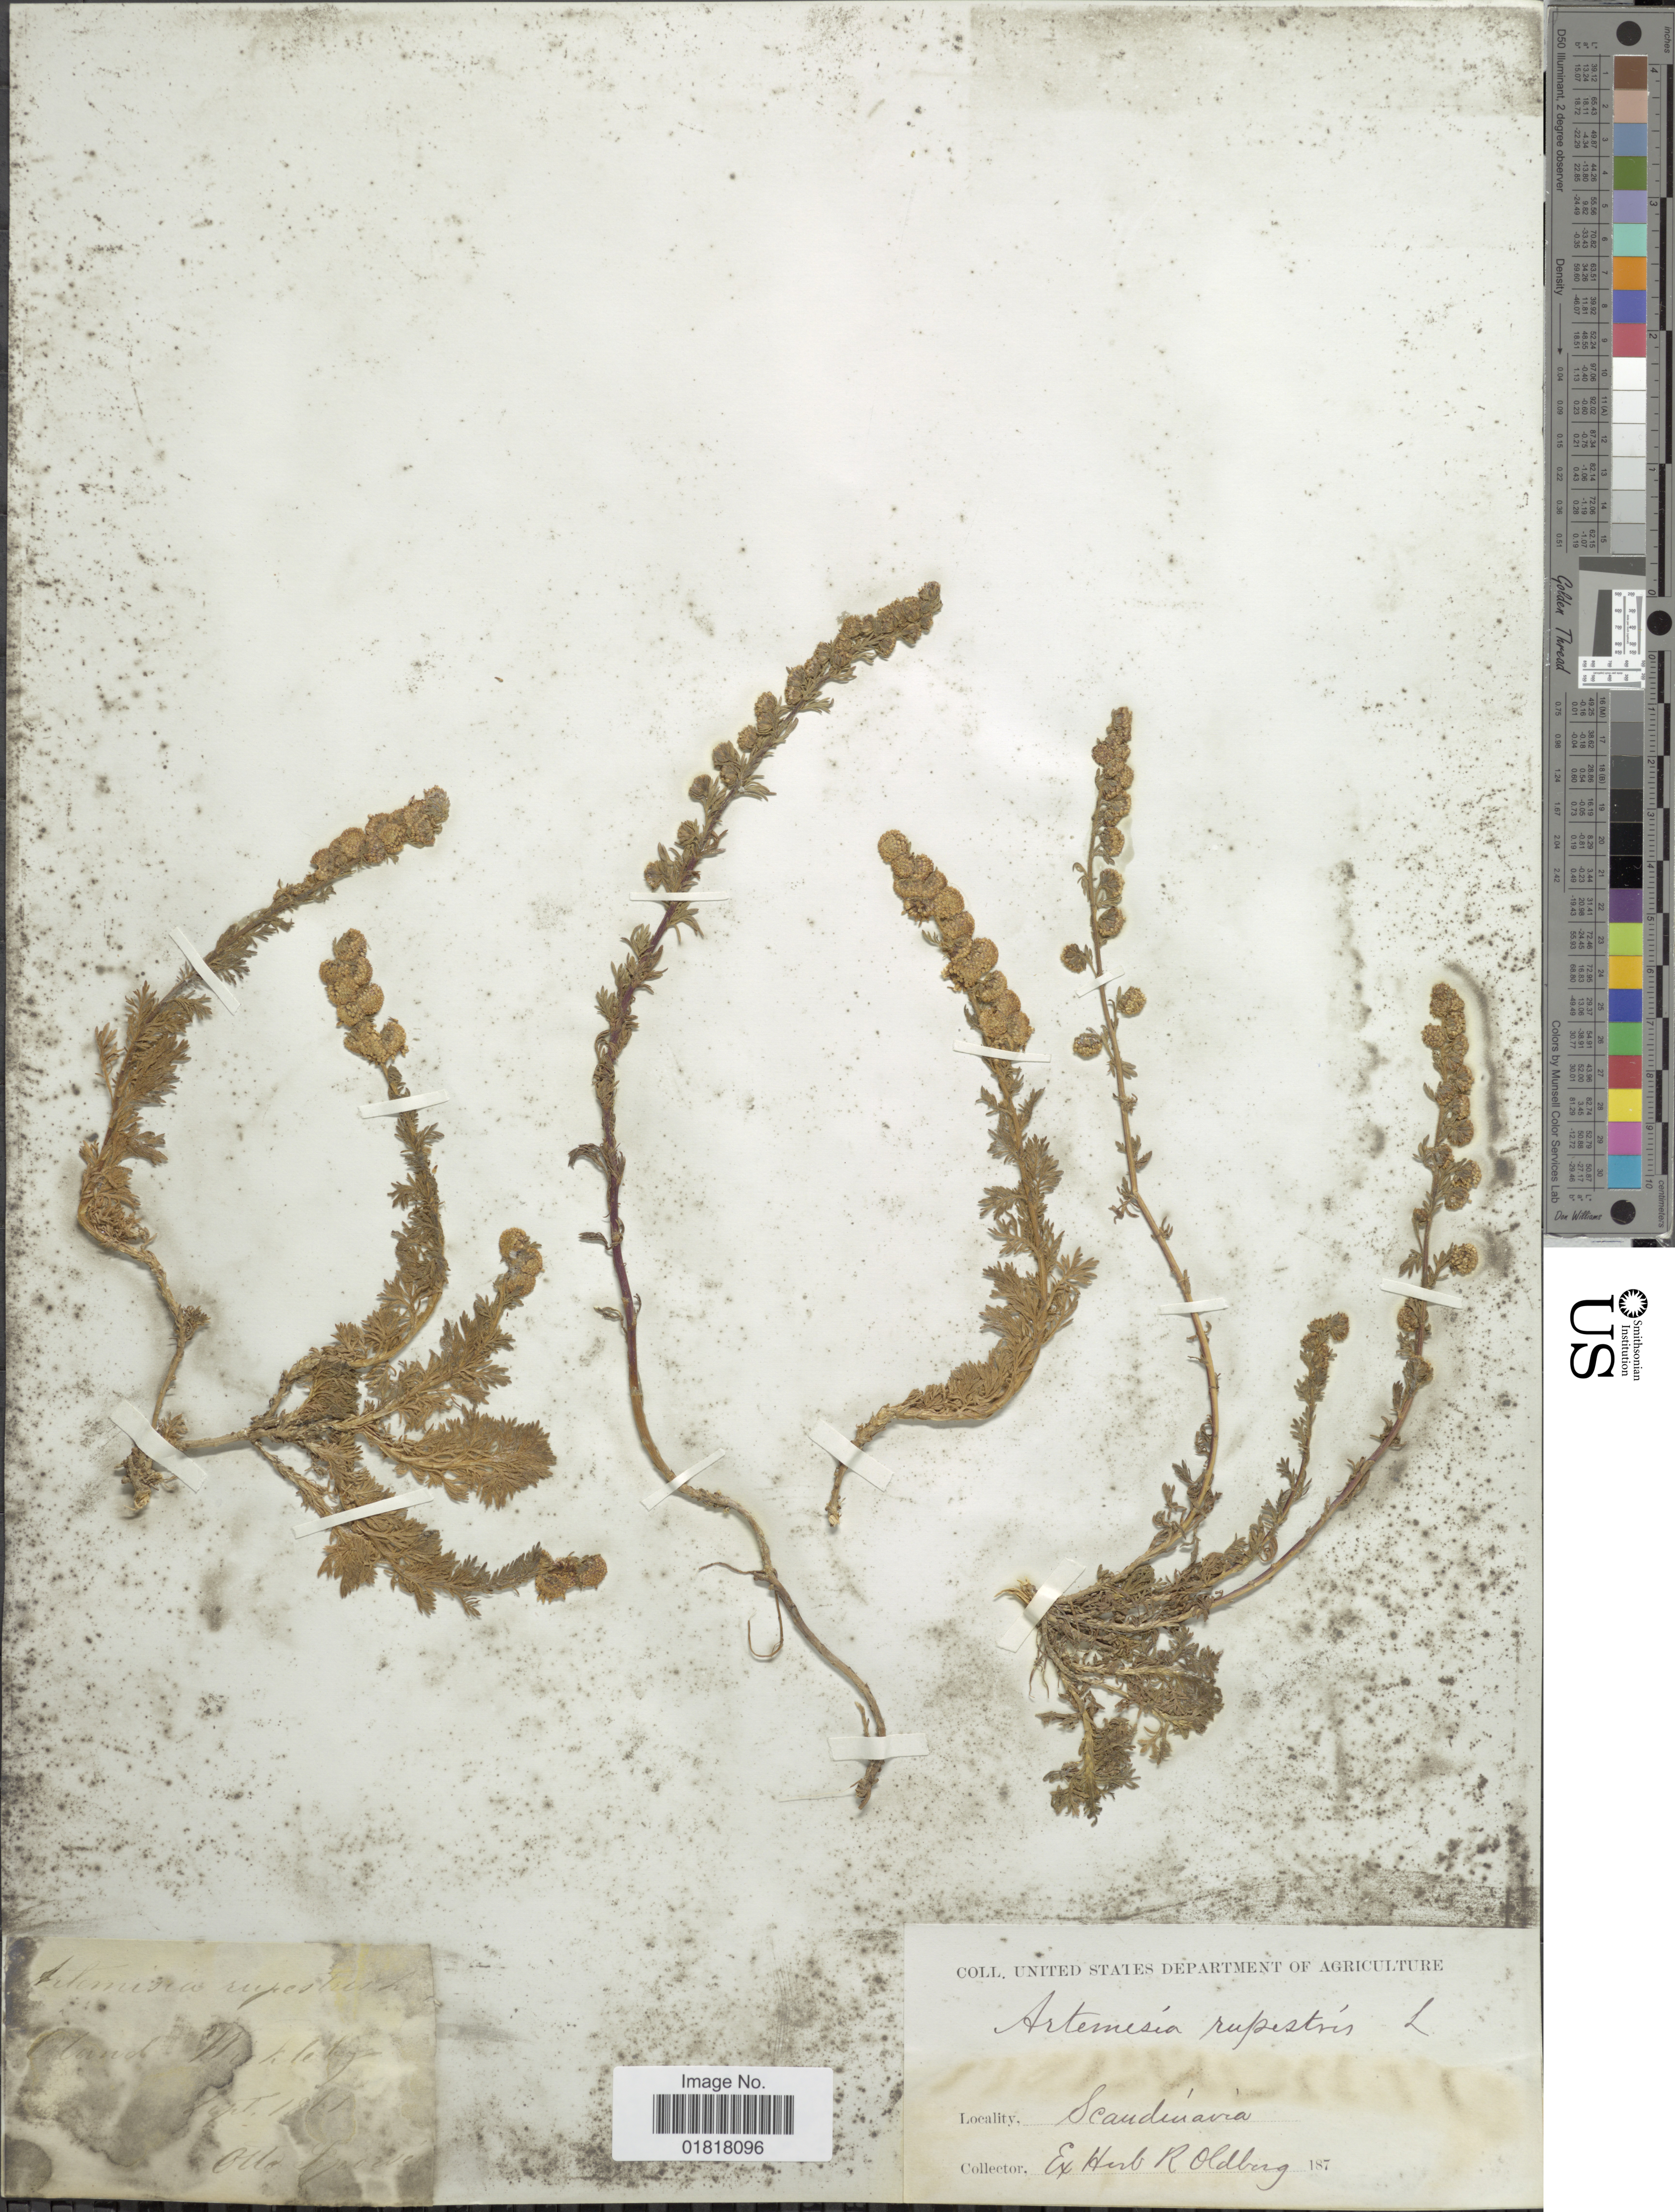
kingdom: Plantae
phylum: Tracheophyta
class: Magnoliopsida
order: Asterales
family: Asteraceae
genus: Artemisia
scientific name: Artemisia rupestris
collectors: ex herb. R. Oldberg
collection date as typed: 187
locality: Scandinacia